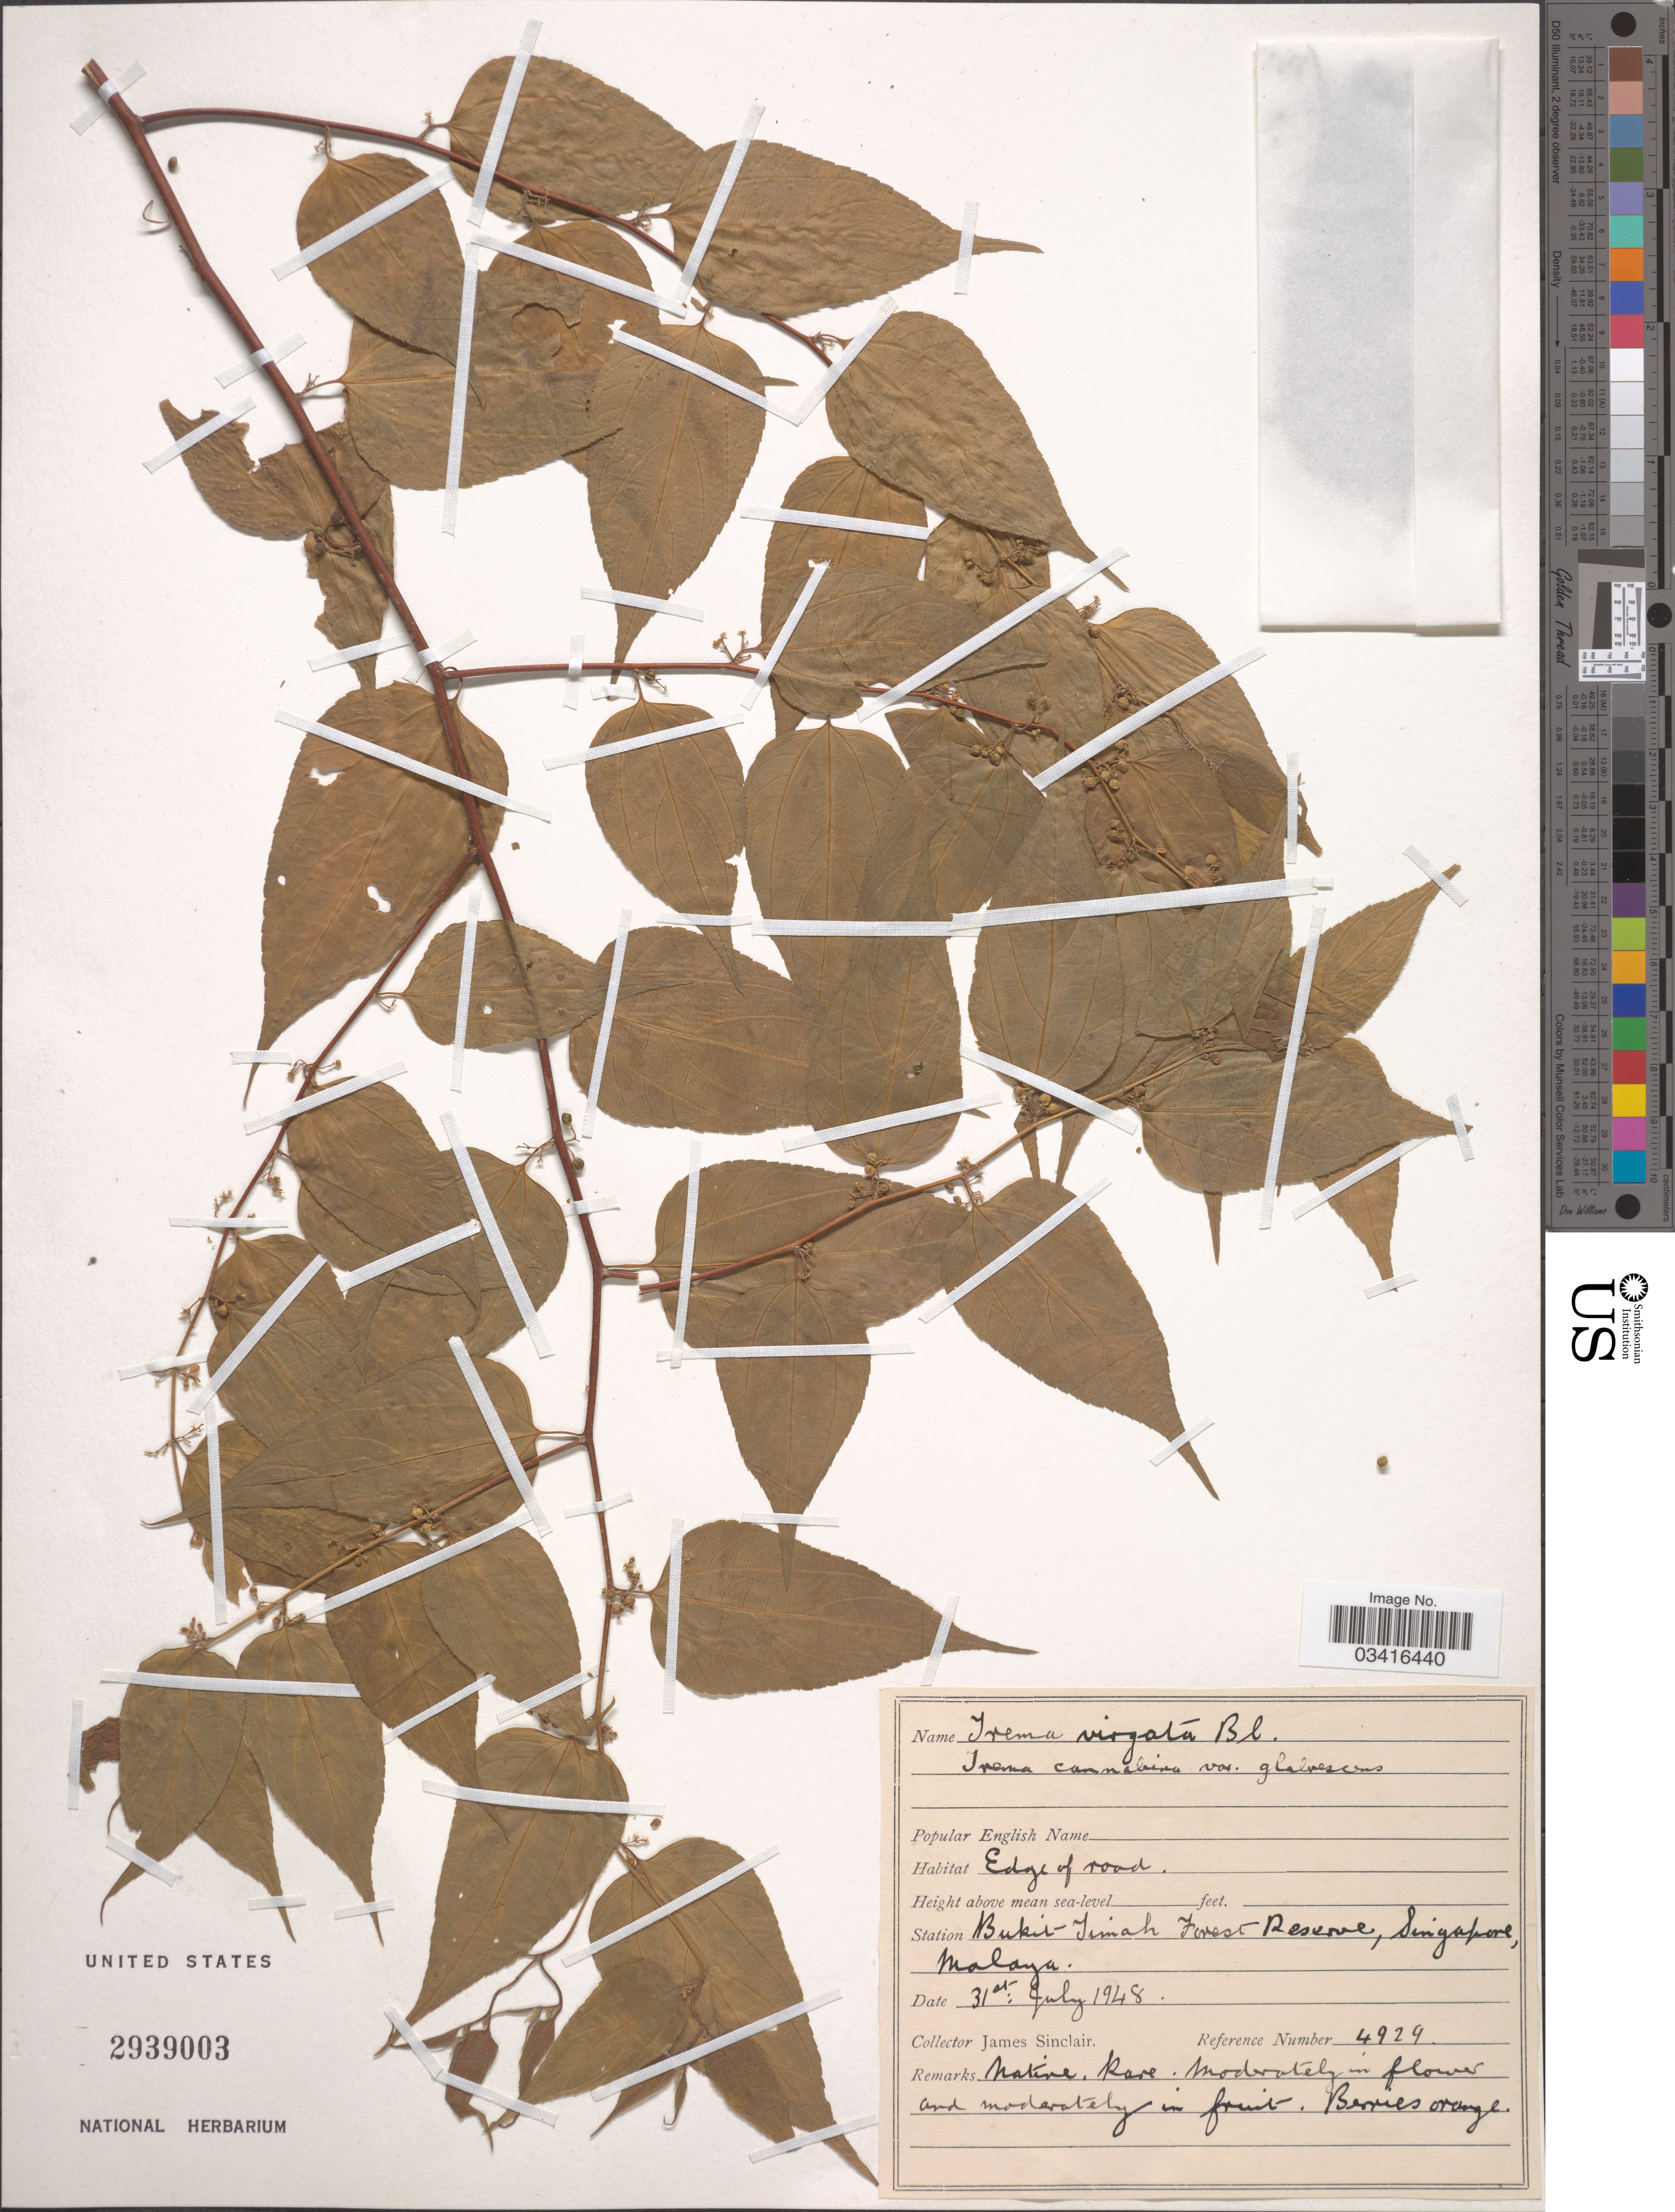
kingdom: Plantae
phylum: Tracheophyta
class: Magnoliopsida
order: Rosales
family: Cannabaceae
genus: Trema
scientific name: Trema cannabina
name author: Lour.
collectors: J. Sinclair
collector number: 4929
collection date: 1948-07-31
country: Singapore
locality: Edge of road. Station Bukit-Timah Forest Reserve, Malaya.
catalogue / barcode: US 2939003